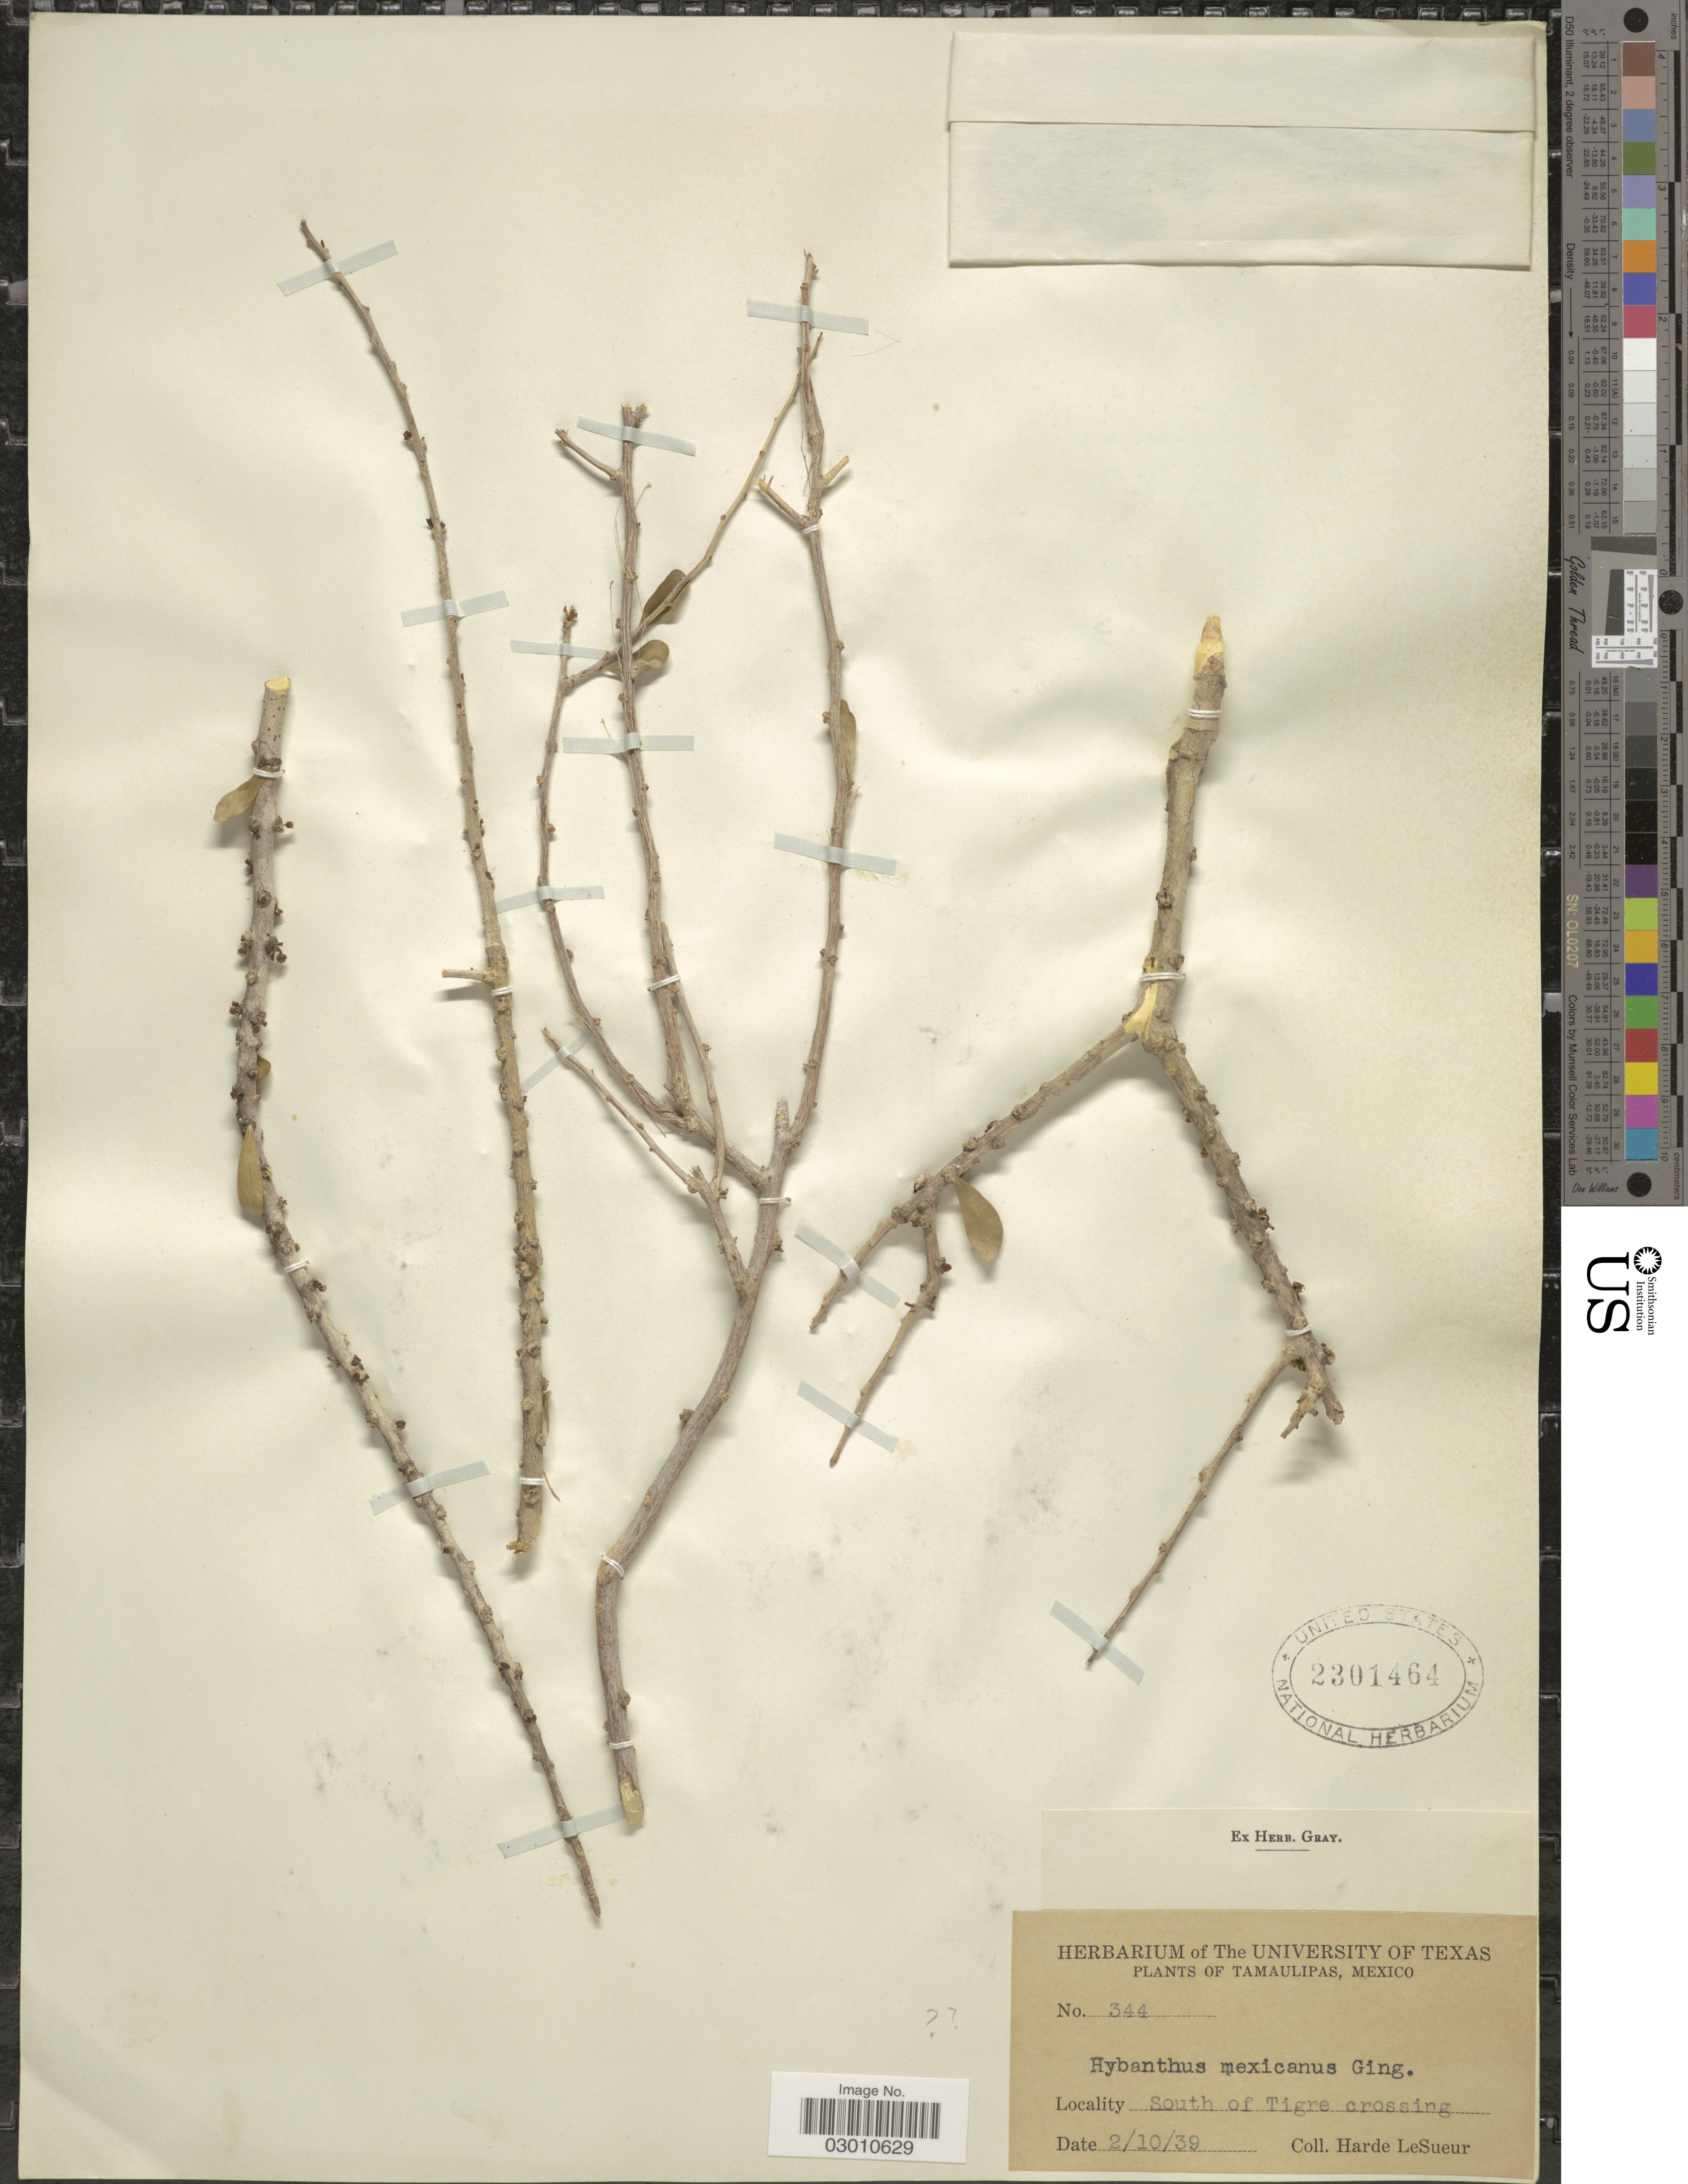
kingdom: Plantae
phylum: Tracheophyta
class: Magnoliopsida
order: Malpighiales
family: Violaceae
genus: Ixchelia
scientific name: Ixchelia mexicana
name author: (Ging.) H.E. Ballard & Wahlert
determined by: Strong, Mark T., (BOT), Smithsonian Institution - National Museum of Natural History (UNITED STATES)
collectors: H. LeSueur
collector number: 344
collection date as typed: Transcribed d/m/y: 2/10/39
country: Mexico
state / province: Tamaulipas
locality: South of Tigre crossing.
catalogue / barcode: US 2301464